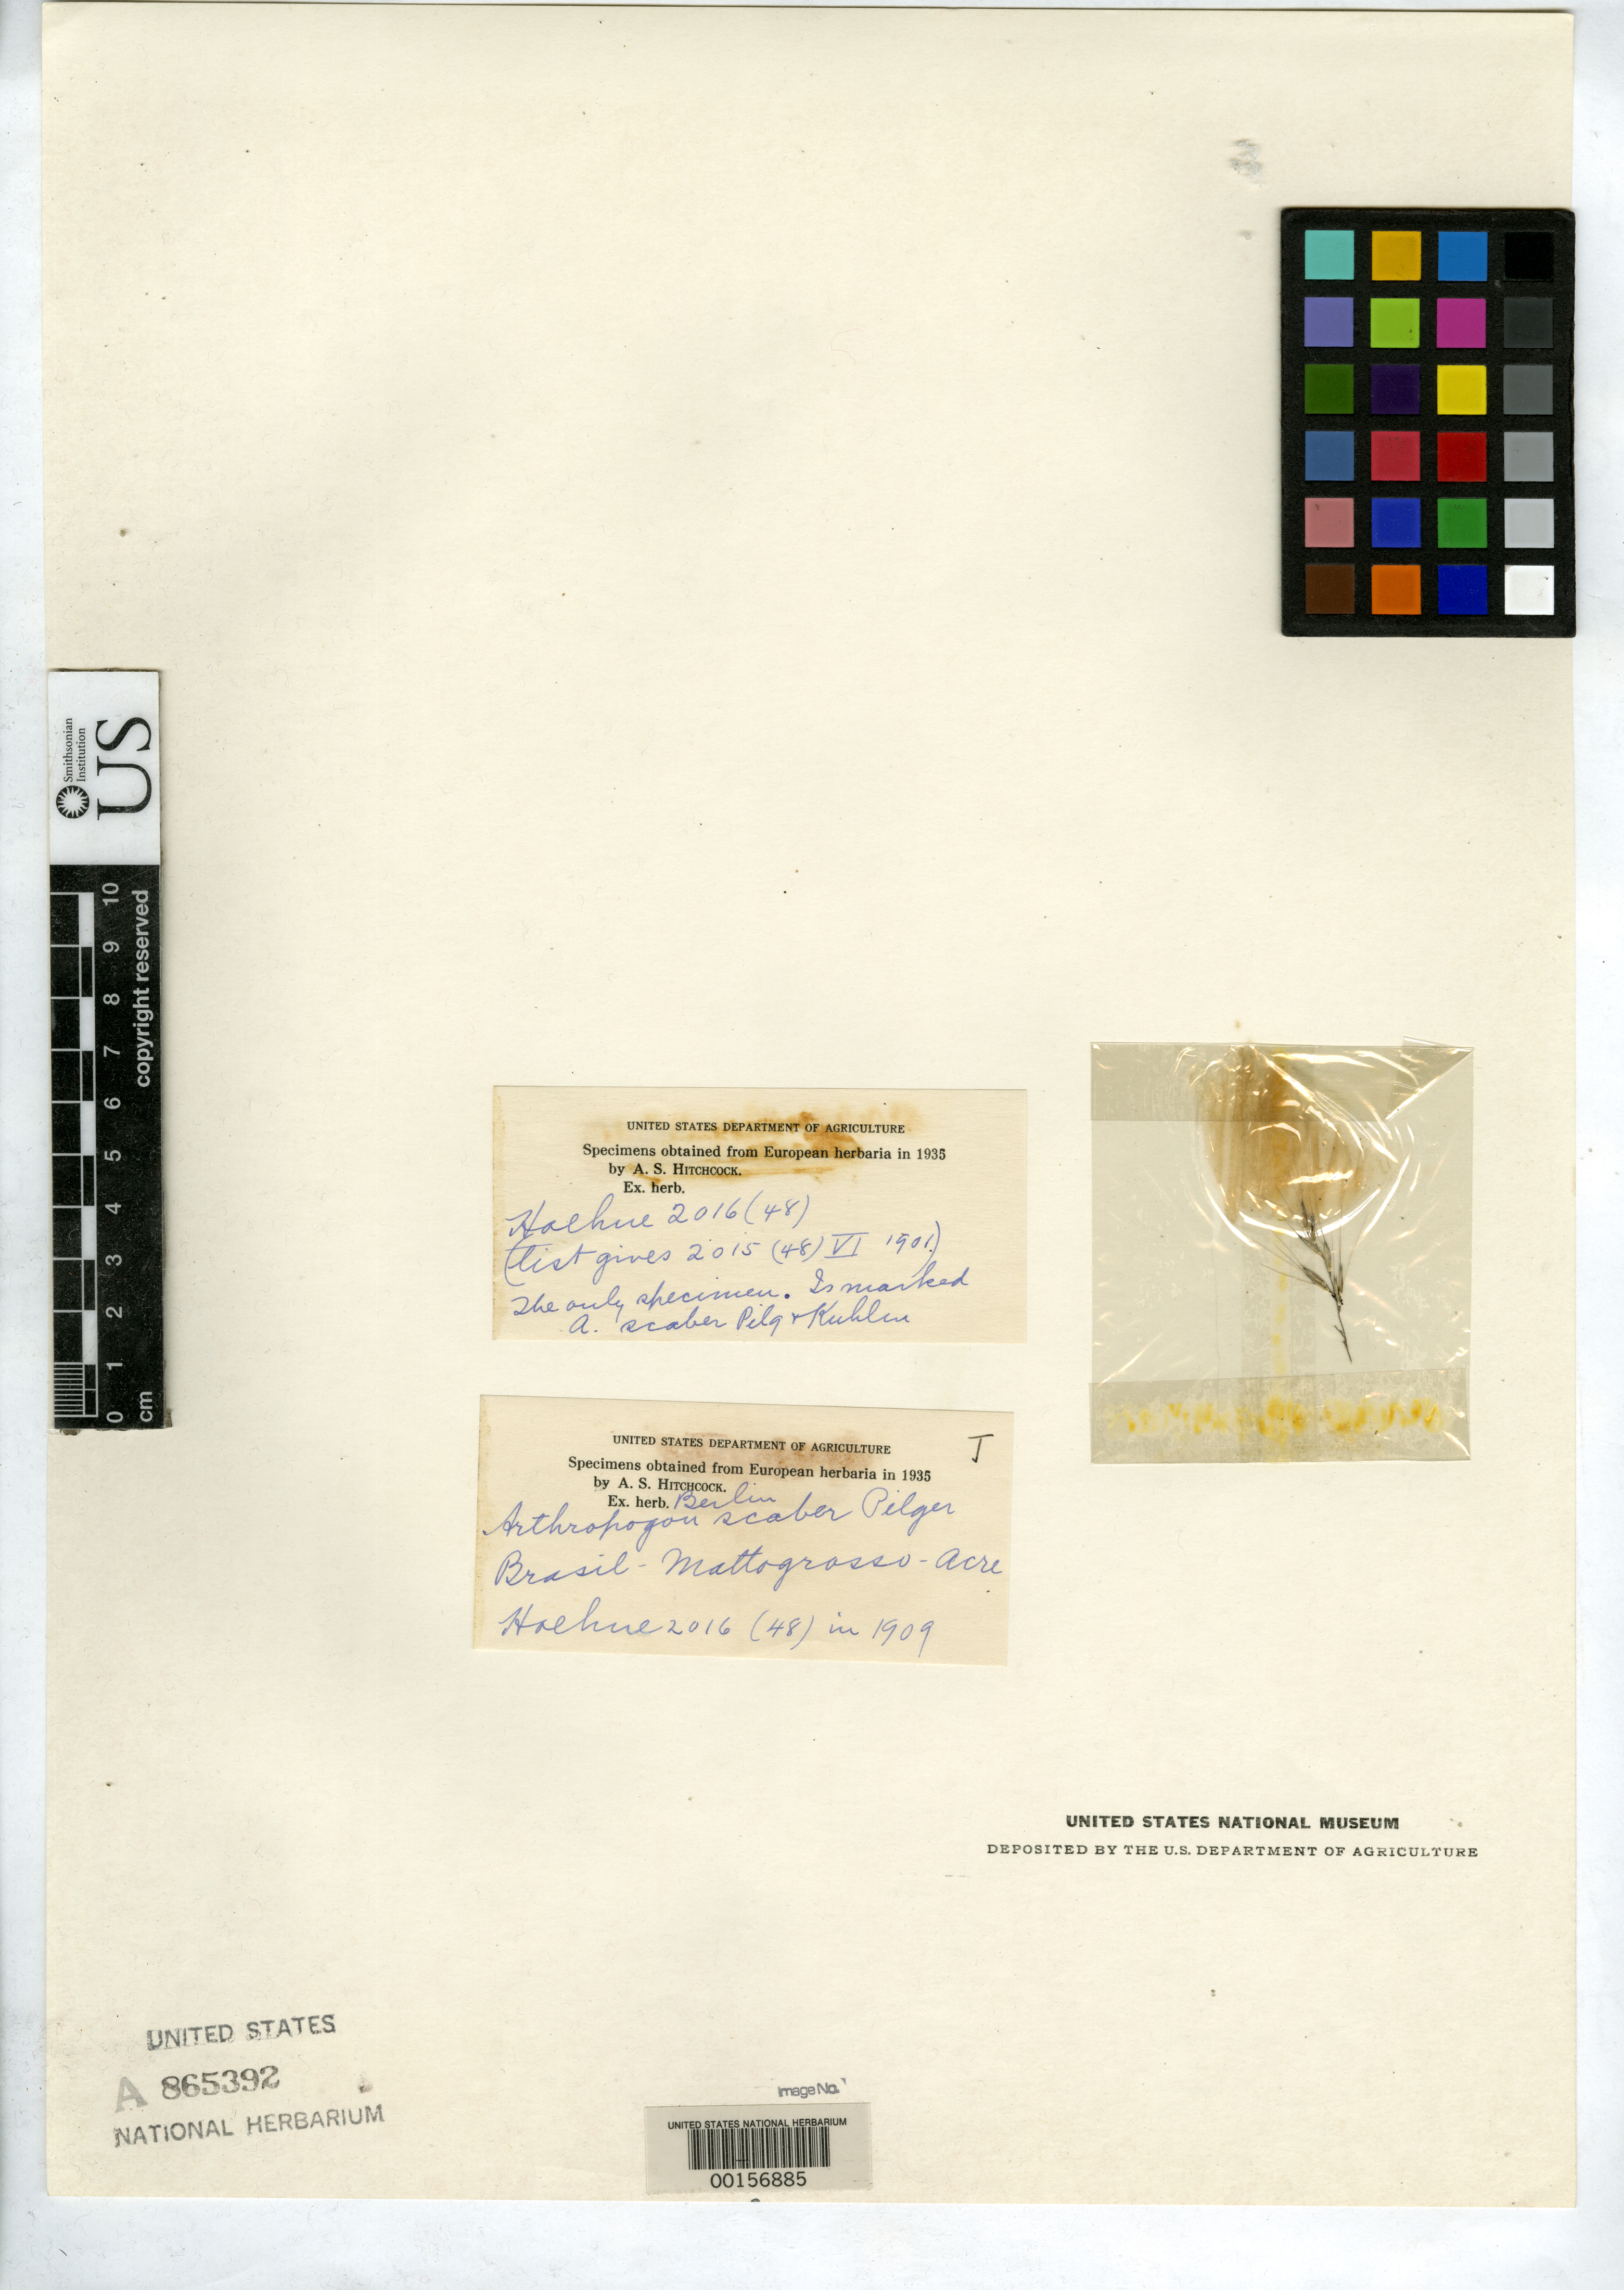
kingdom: Plantae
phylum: Tracheophyta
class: Liliopsida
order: Poales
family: Poaceae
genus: Arthropogon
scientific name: Arthropogon scaber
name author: Pilg. & Kuhlm.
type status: Type Fragment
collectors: F. C. Hoehne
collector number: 2016 (48)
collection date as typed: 1901 and -- --- 1909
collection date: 1901,1909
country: Brazil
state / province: Mato Grosso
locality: Caceres (Agua Quente).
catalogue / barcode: US 865392A